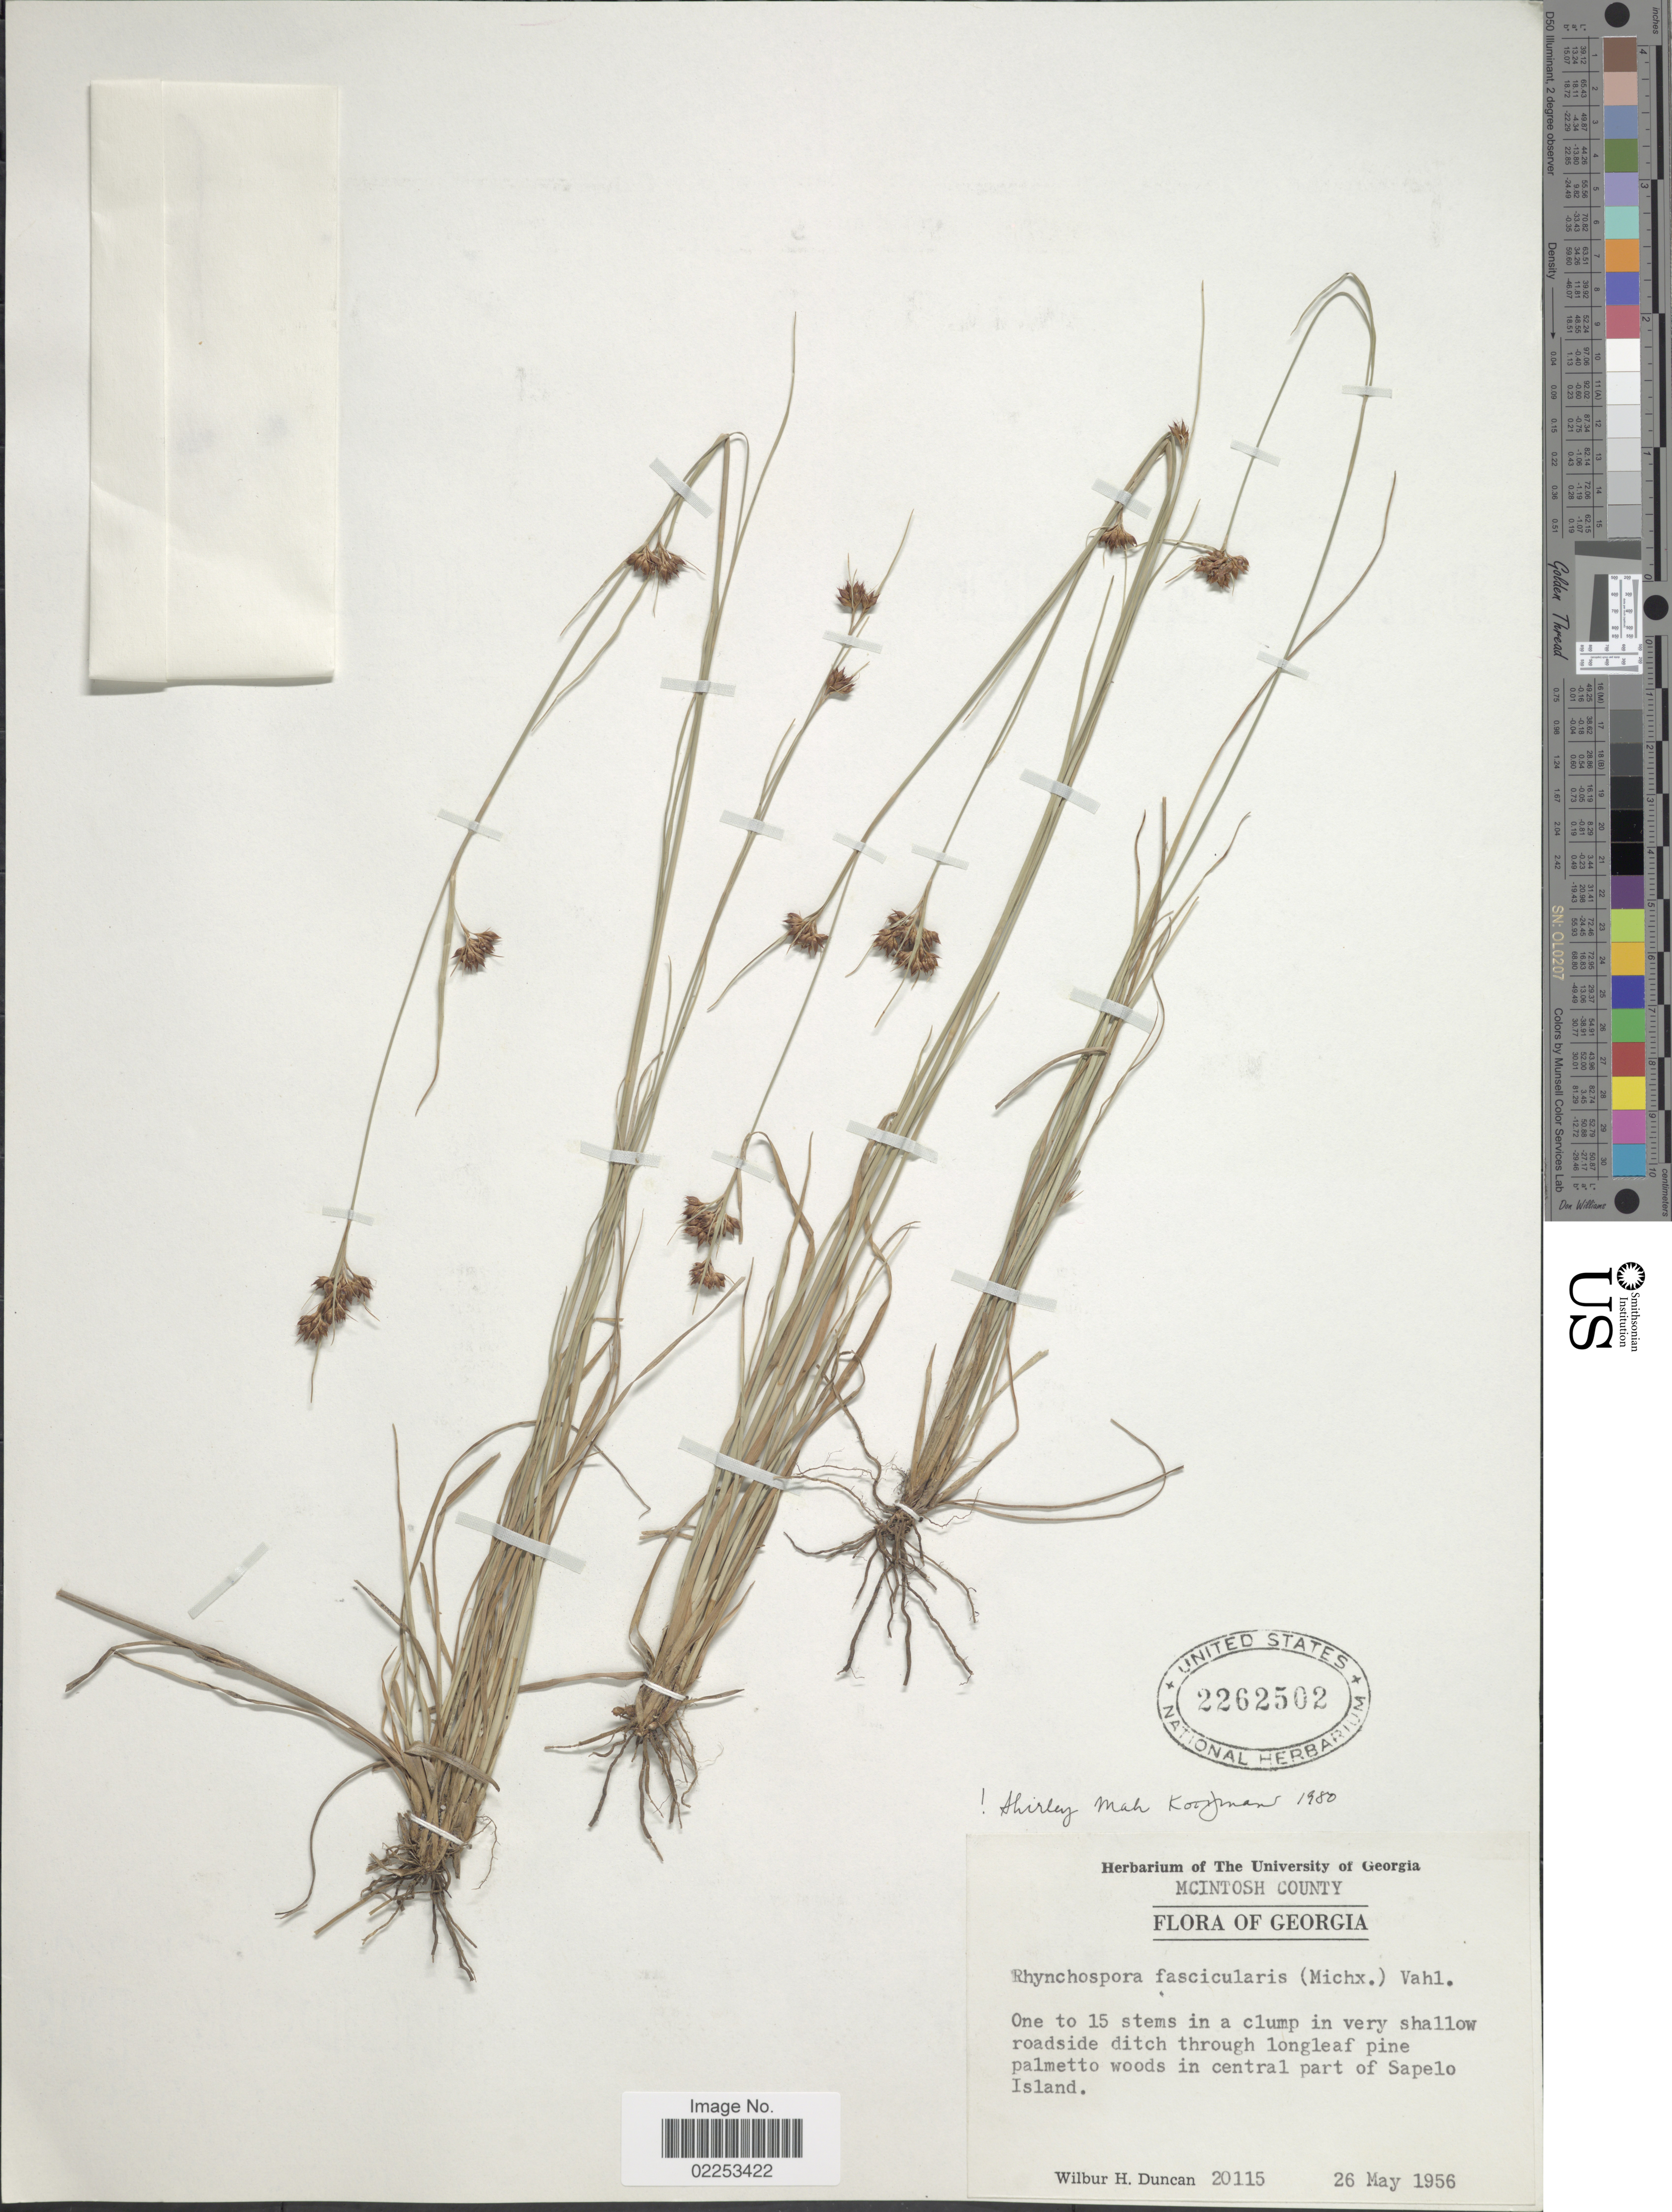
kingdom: Plantae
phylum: Tracheophyta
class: Liliopsida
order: Poales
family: Cyperaceae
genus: Rhynchospora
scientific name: Rhynchospora fascicularis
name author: (Michx.) Vahl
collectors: W. H. Duncan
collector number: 20115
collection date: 1956-05-26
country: United States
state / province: Georgia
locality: McIntosh County, One to 15 stems in a clump in very shallow roadside ditch through longleaf pine palmetto woods in central part of Sapelo Island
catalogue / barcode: US 2262502